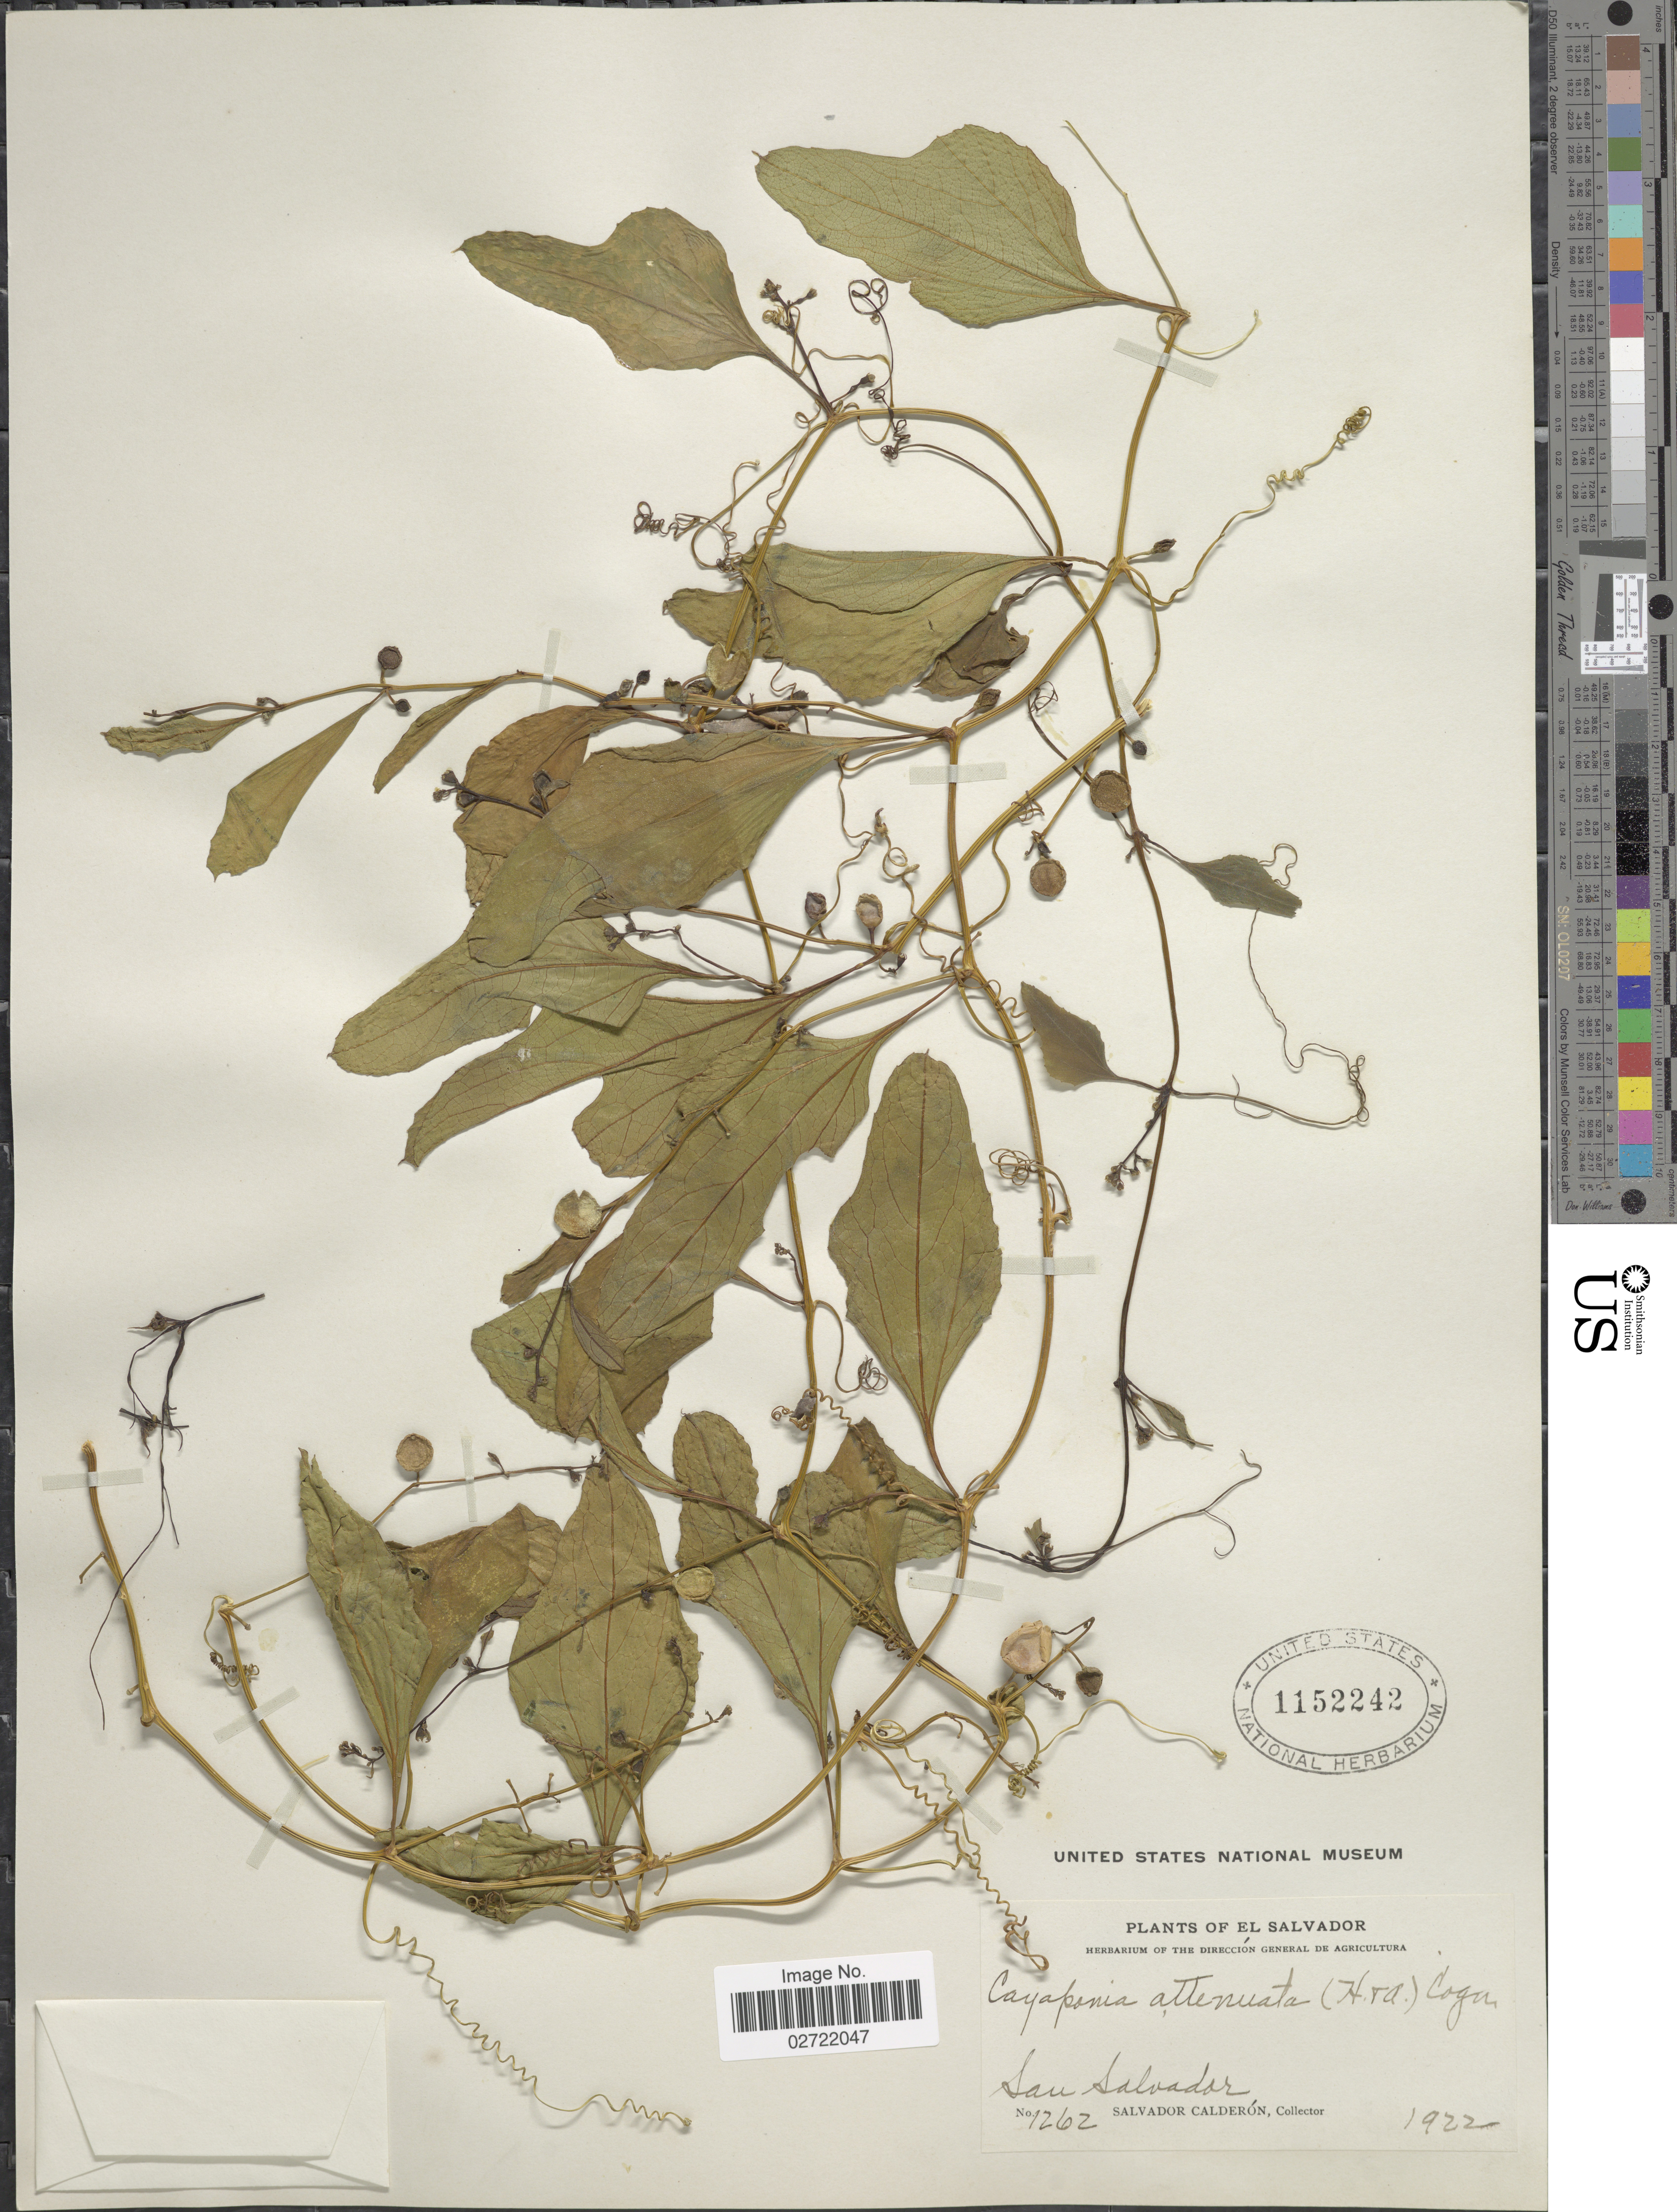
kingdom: Plantae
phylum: Tracheophyta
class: Magnoliopsida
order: Cucurbitales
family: Cucurbitaceae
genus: Cayaponia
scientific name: Cayaponia attenuata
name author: (Hook. & Arn.) Cogn.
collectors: S. Calderón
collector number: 1262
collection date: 1922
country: El Salvador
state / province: San Salvador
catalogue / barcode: US 1152242